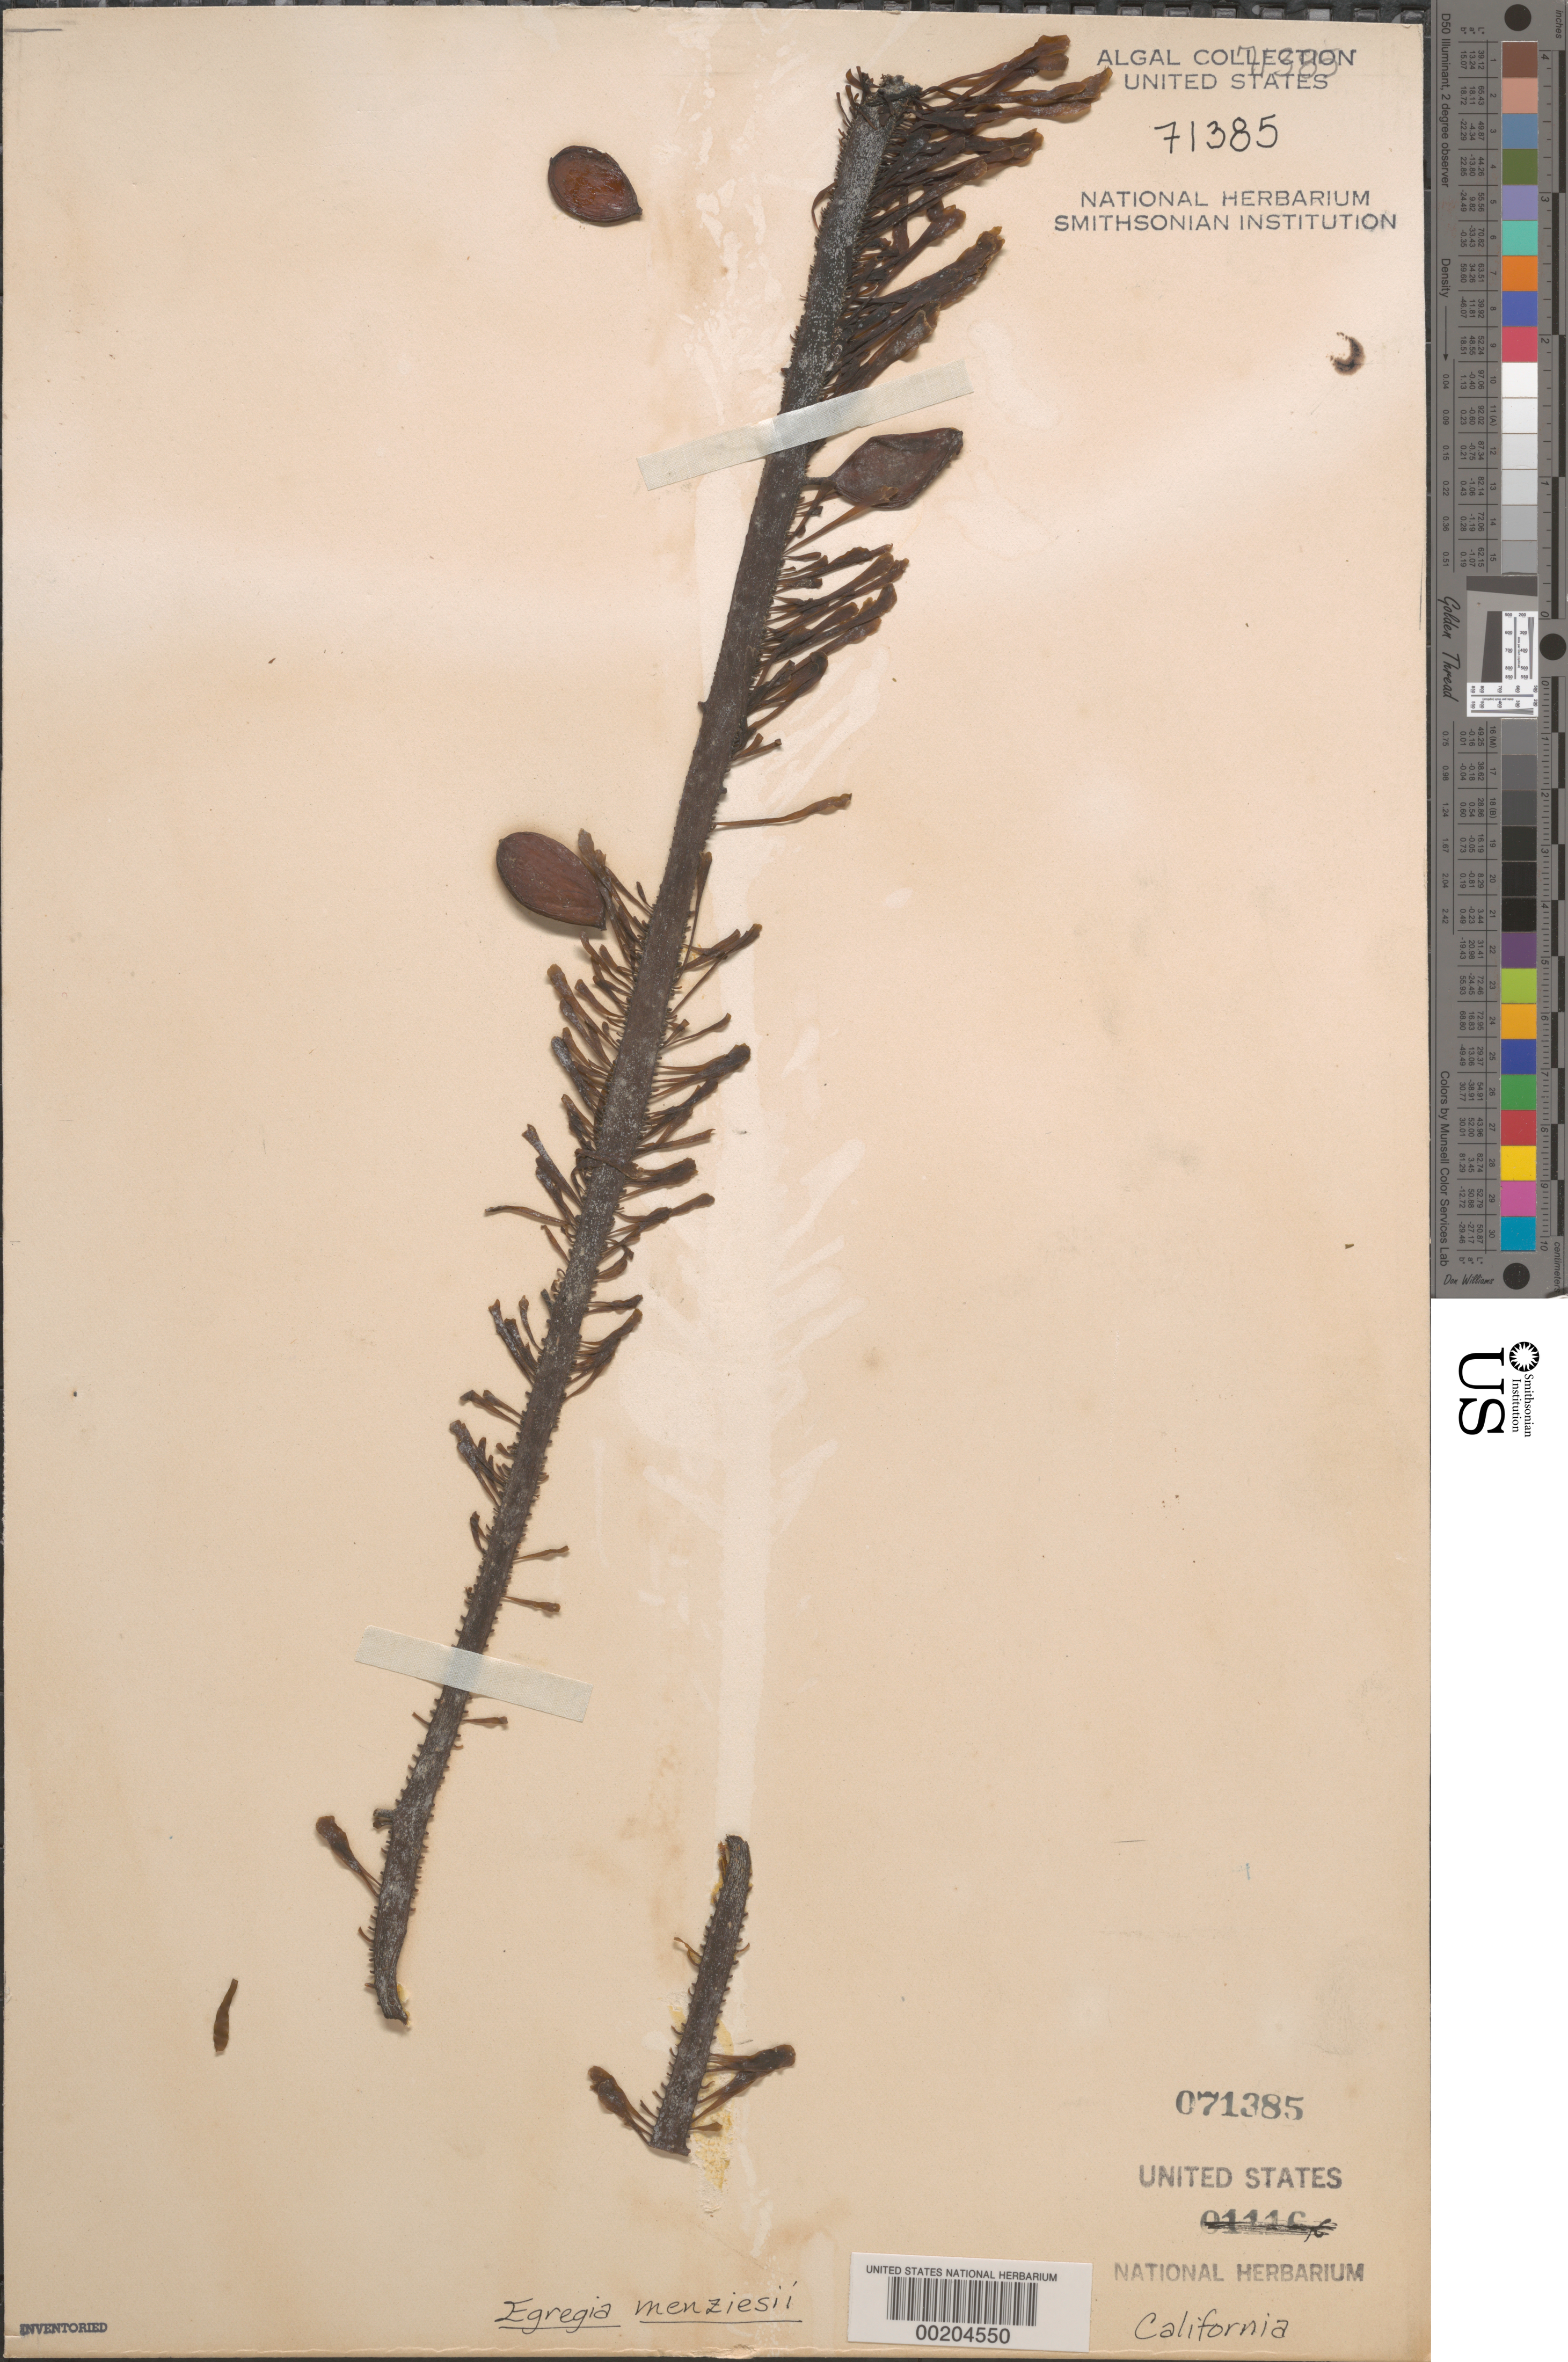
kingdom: Chromista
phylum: Ochrophyta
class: Phaeophyceae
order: Laminariales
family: Lessoniaceae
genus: Egregia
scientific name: Egregia menziesii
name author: (Turner) Aresch.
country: United States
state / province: California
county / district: San Diego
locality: False Bay, San Diego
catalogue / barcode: US 71385